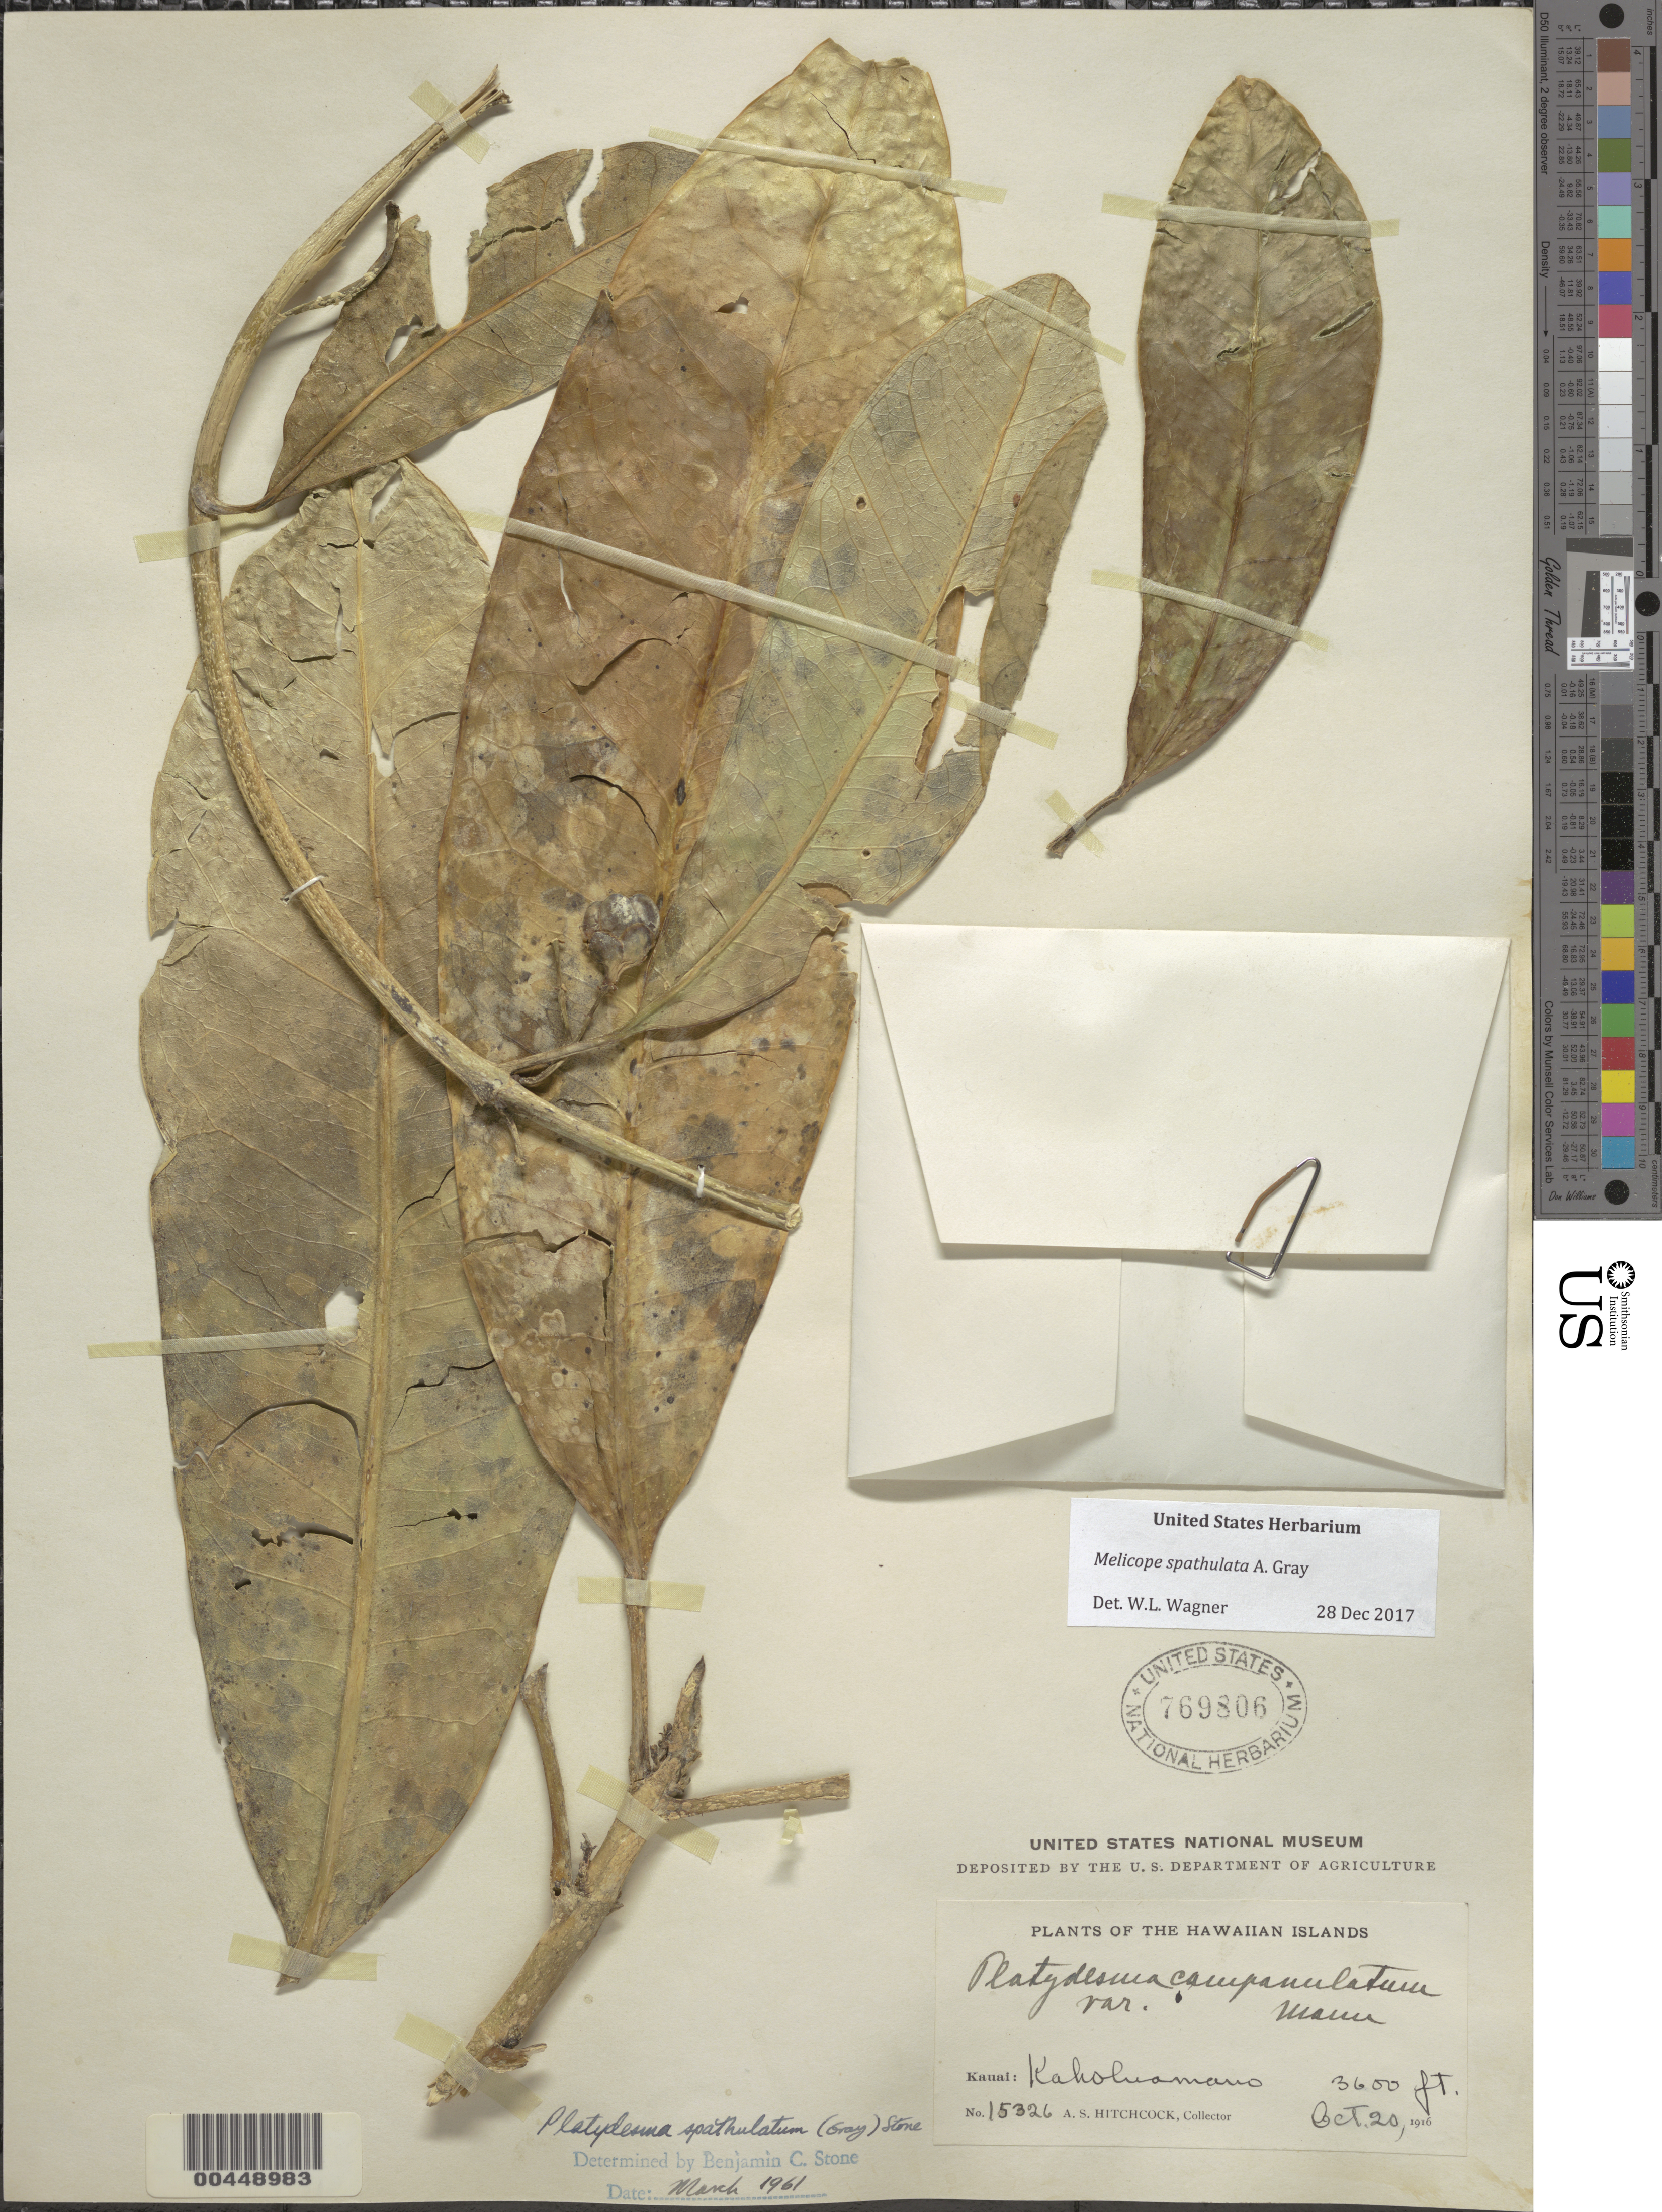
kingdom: Plantae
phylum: Tracheophyta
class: Magnoliopsida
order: Sapindales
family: Rutaceae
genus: Melicope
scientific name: Melicope spathulata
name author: A. Gray in Wilkes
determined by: Wagner, W. L., (BOT), Smithsonian Institution - National Museum of Natural History (UNITED STATES)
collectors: A. S. Hitchcock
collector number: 15326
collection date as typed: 20 Oct 1916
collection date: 1916-10-20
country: United States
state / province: Hawaii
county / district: Kauai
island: Kaua'i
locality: Kaholuamano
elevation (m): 1097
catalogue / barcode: US 769806